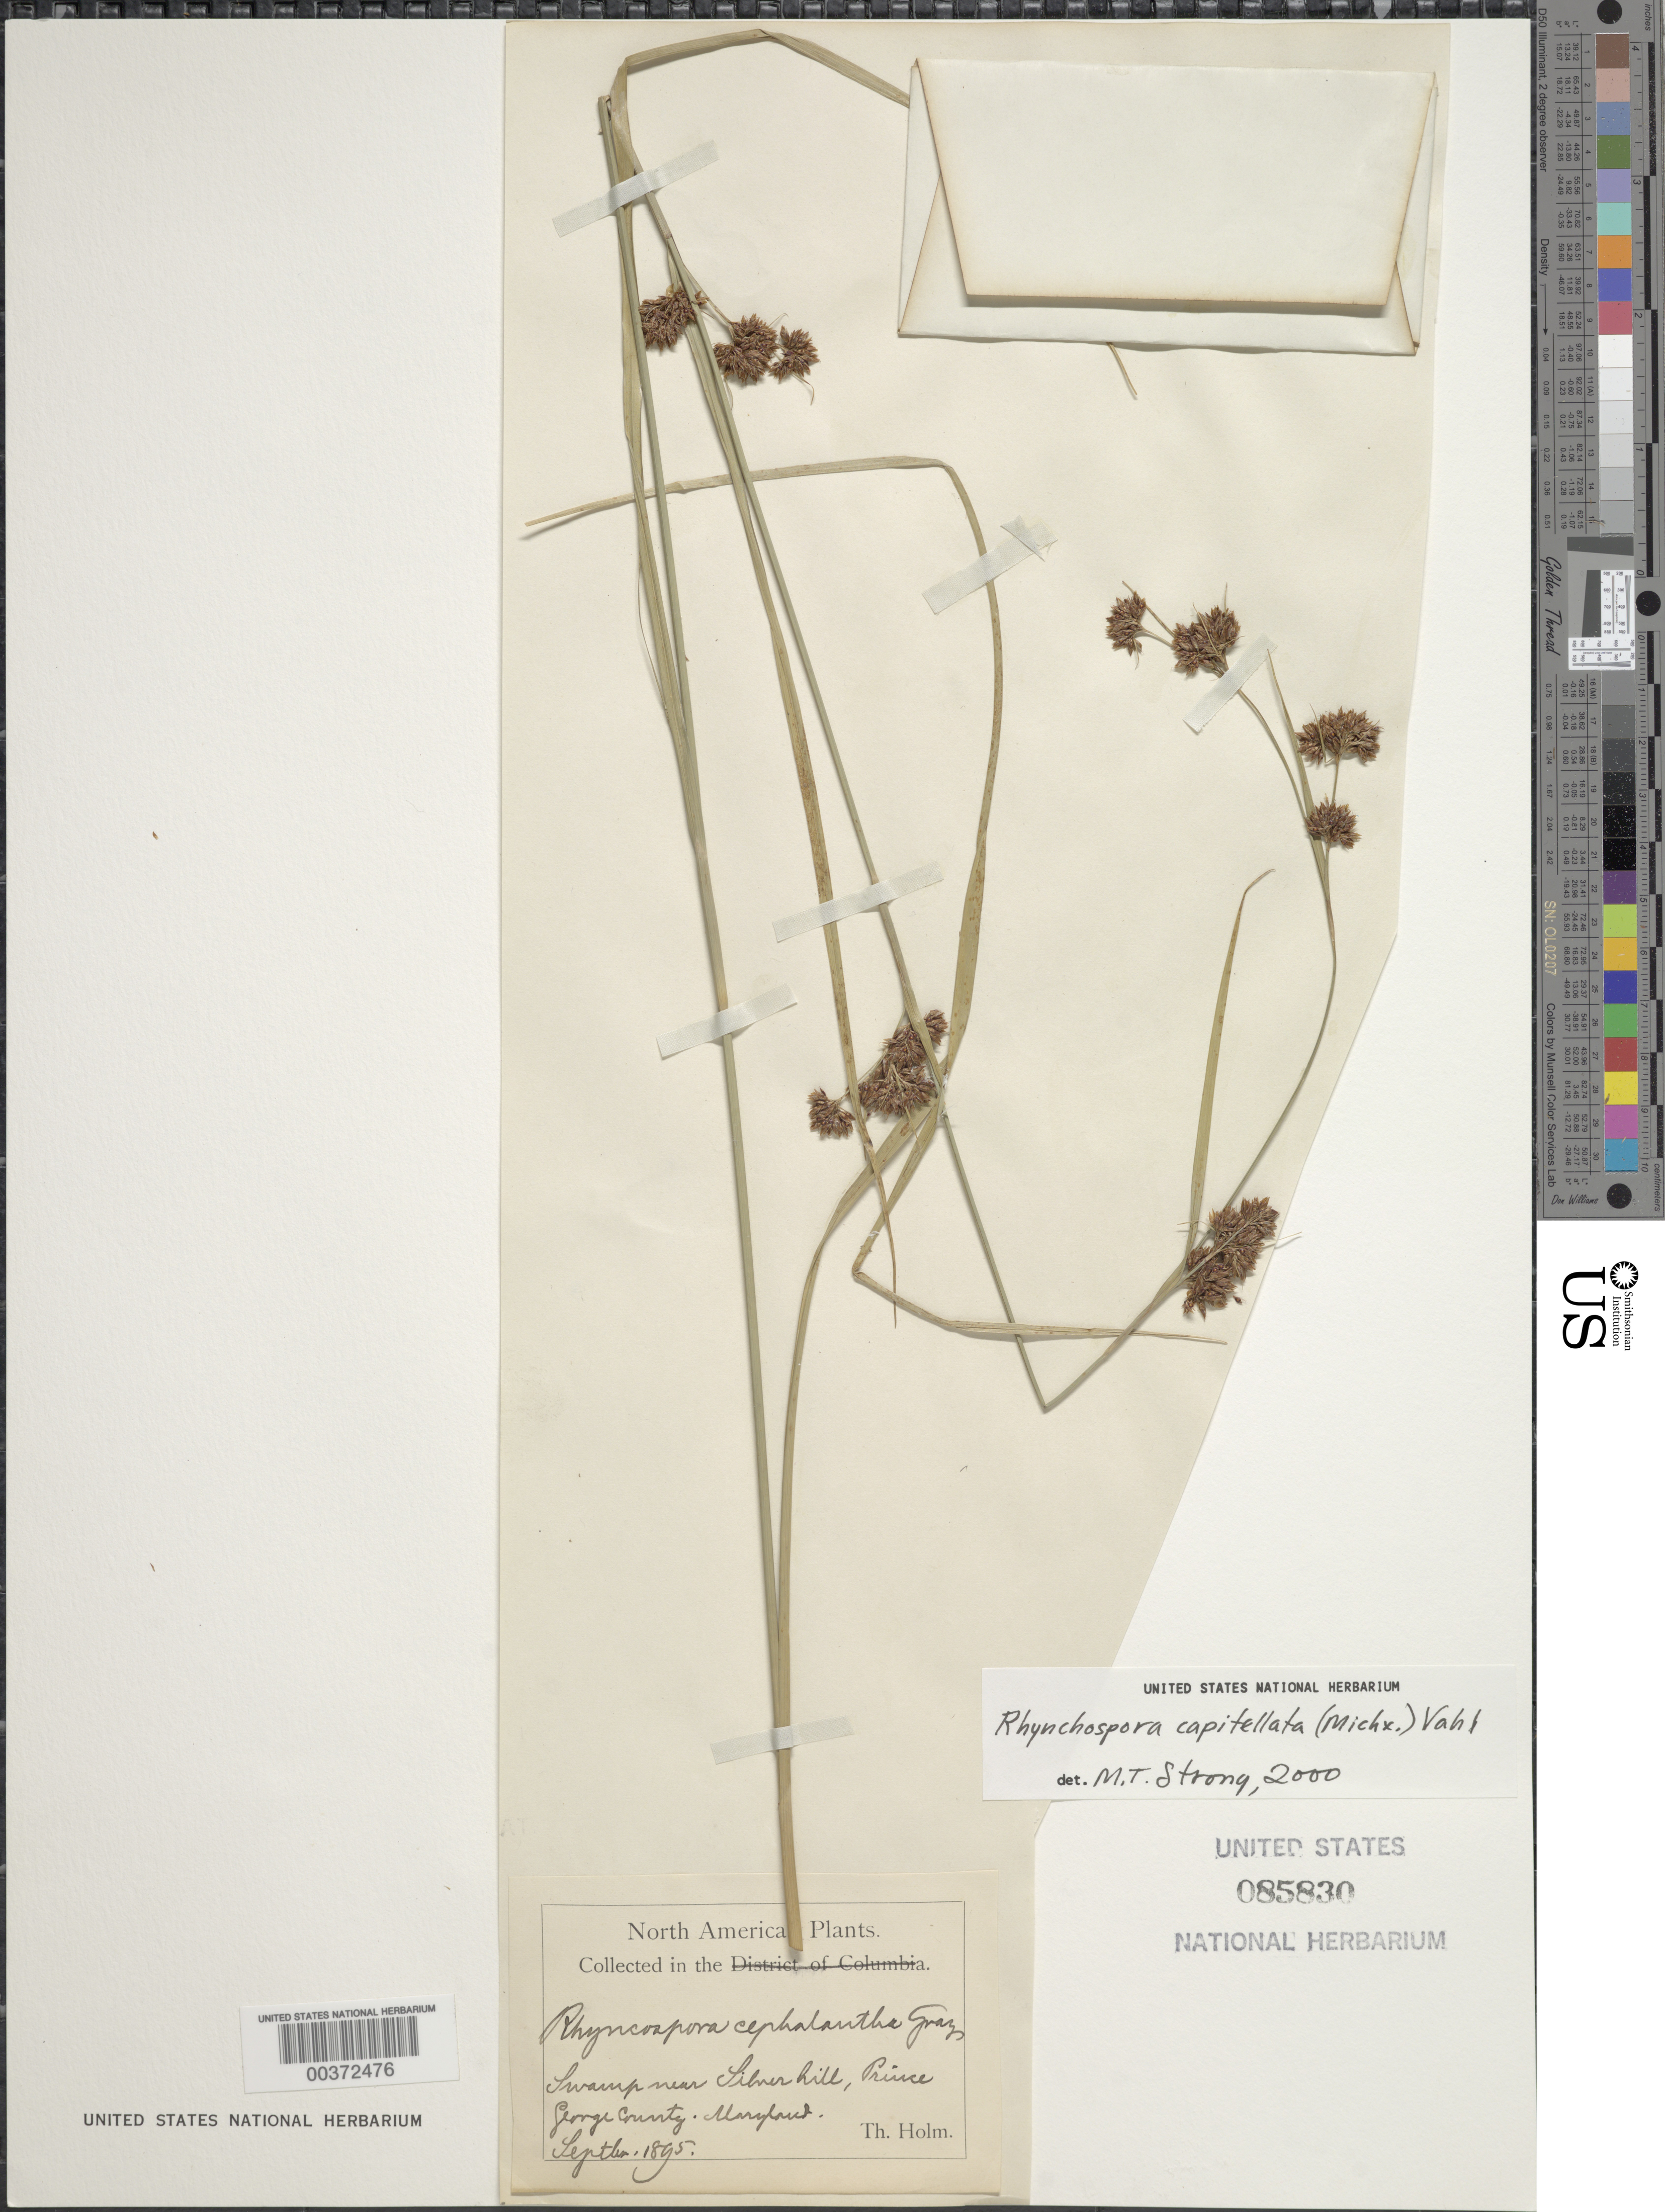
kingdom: Plantae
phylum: Tracheophyta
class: Liliopsida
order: Poales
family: Cyperaceae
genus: Rhynchospora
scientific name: Rhynchospora capitellata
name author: (Michx.) Vahl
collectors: T. Holm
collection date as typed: Sep 1895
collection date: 1895-09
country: United States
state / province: Maryland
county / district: Prince George's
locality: Silver Hill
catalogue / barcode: US 85830